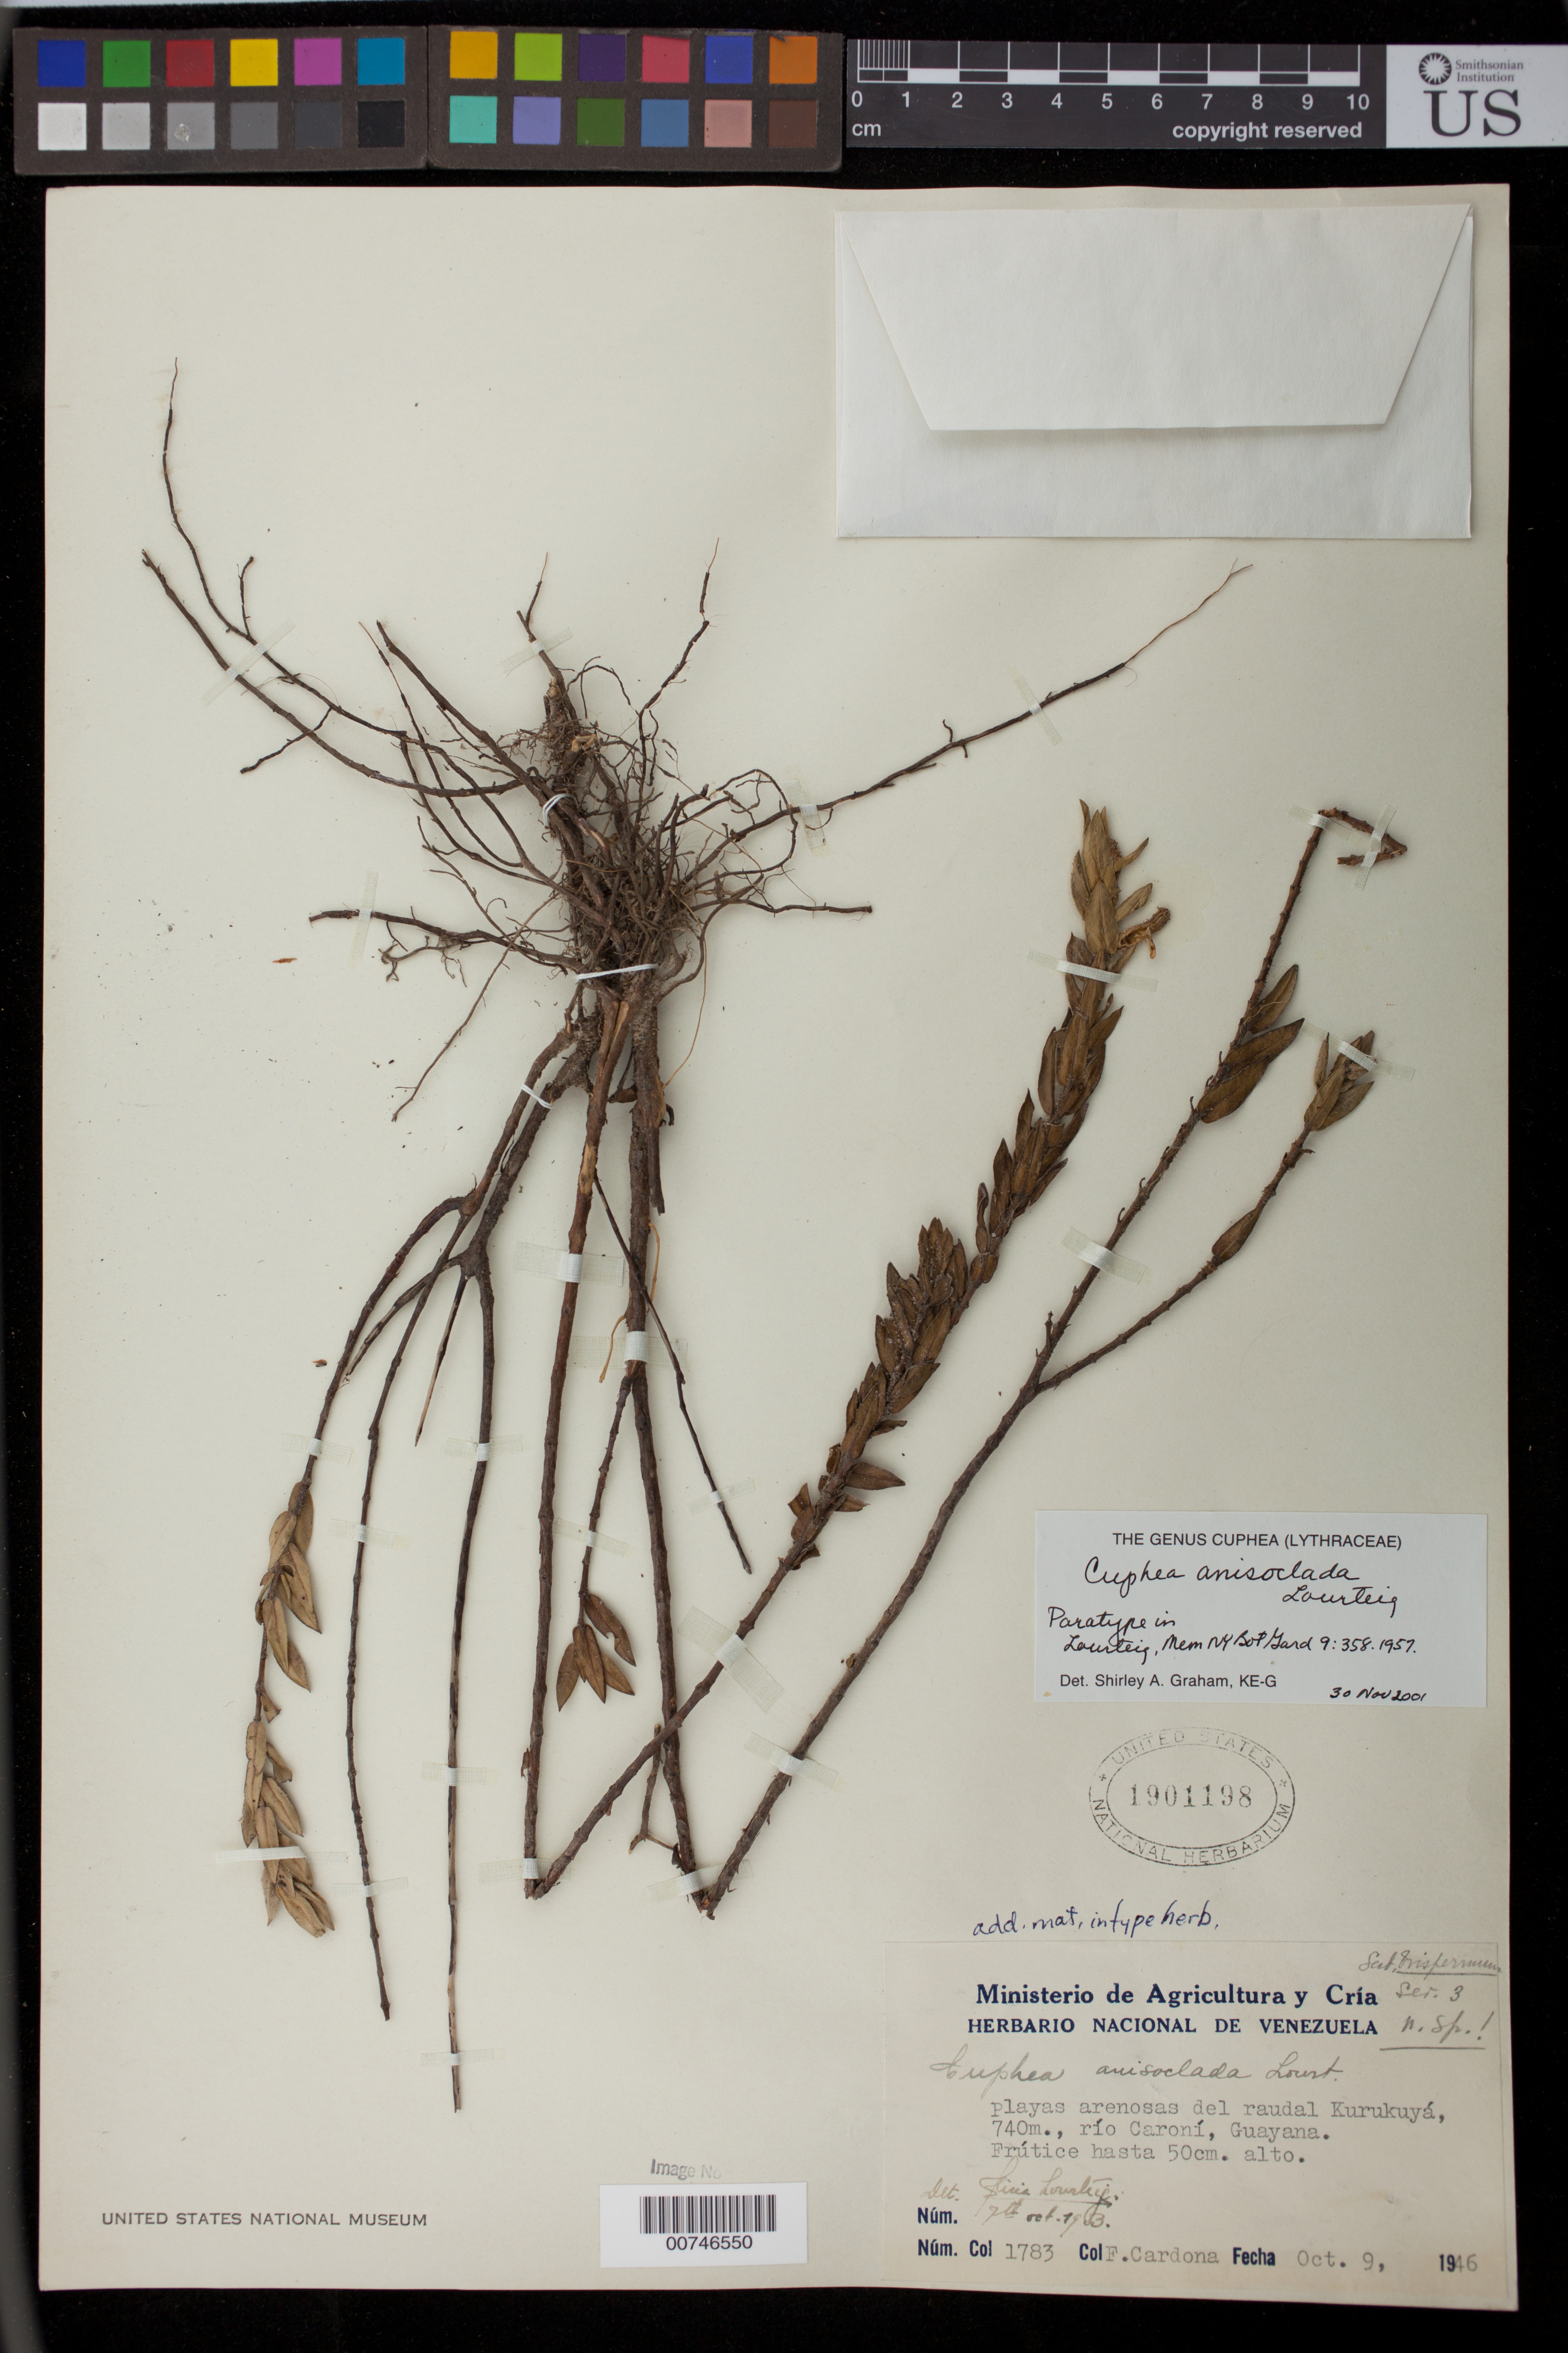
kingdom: Plantae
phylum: Tracheophyta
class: Magnoliopsida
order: Myrtales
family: Lythraceae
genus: Cuphea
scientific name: Cuphea anisoclada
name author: Lourteig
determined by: Graham, Shirley Ann Tousch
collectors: F. Cardona Puig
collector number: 1783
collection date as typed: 9-Oct-46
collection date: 1946-10-09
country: Venezuela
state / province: Bolívar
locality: Río Caroní, Raudal Kurukuyá (Guayana)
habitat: Playas arenosas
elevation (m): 740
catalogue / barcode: US 1901198